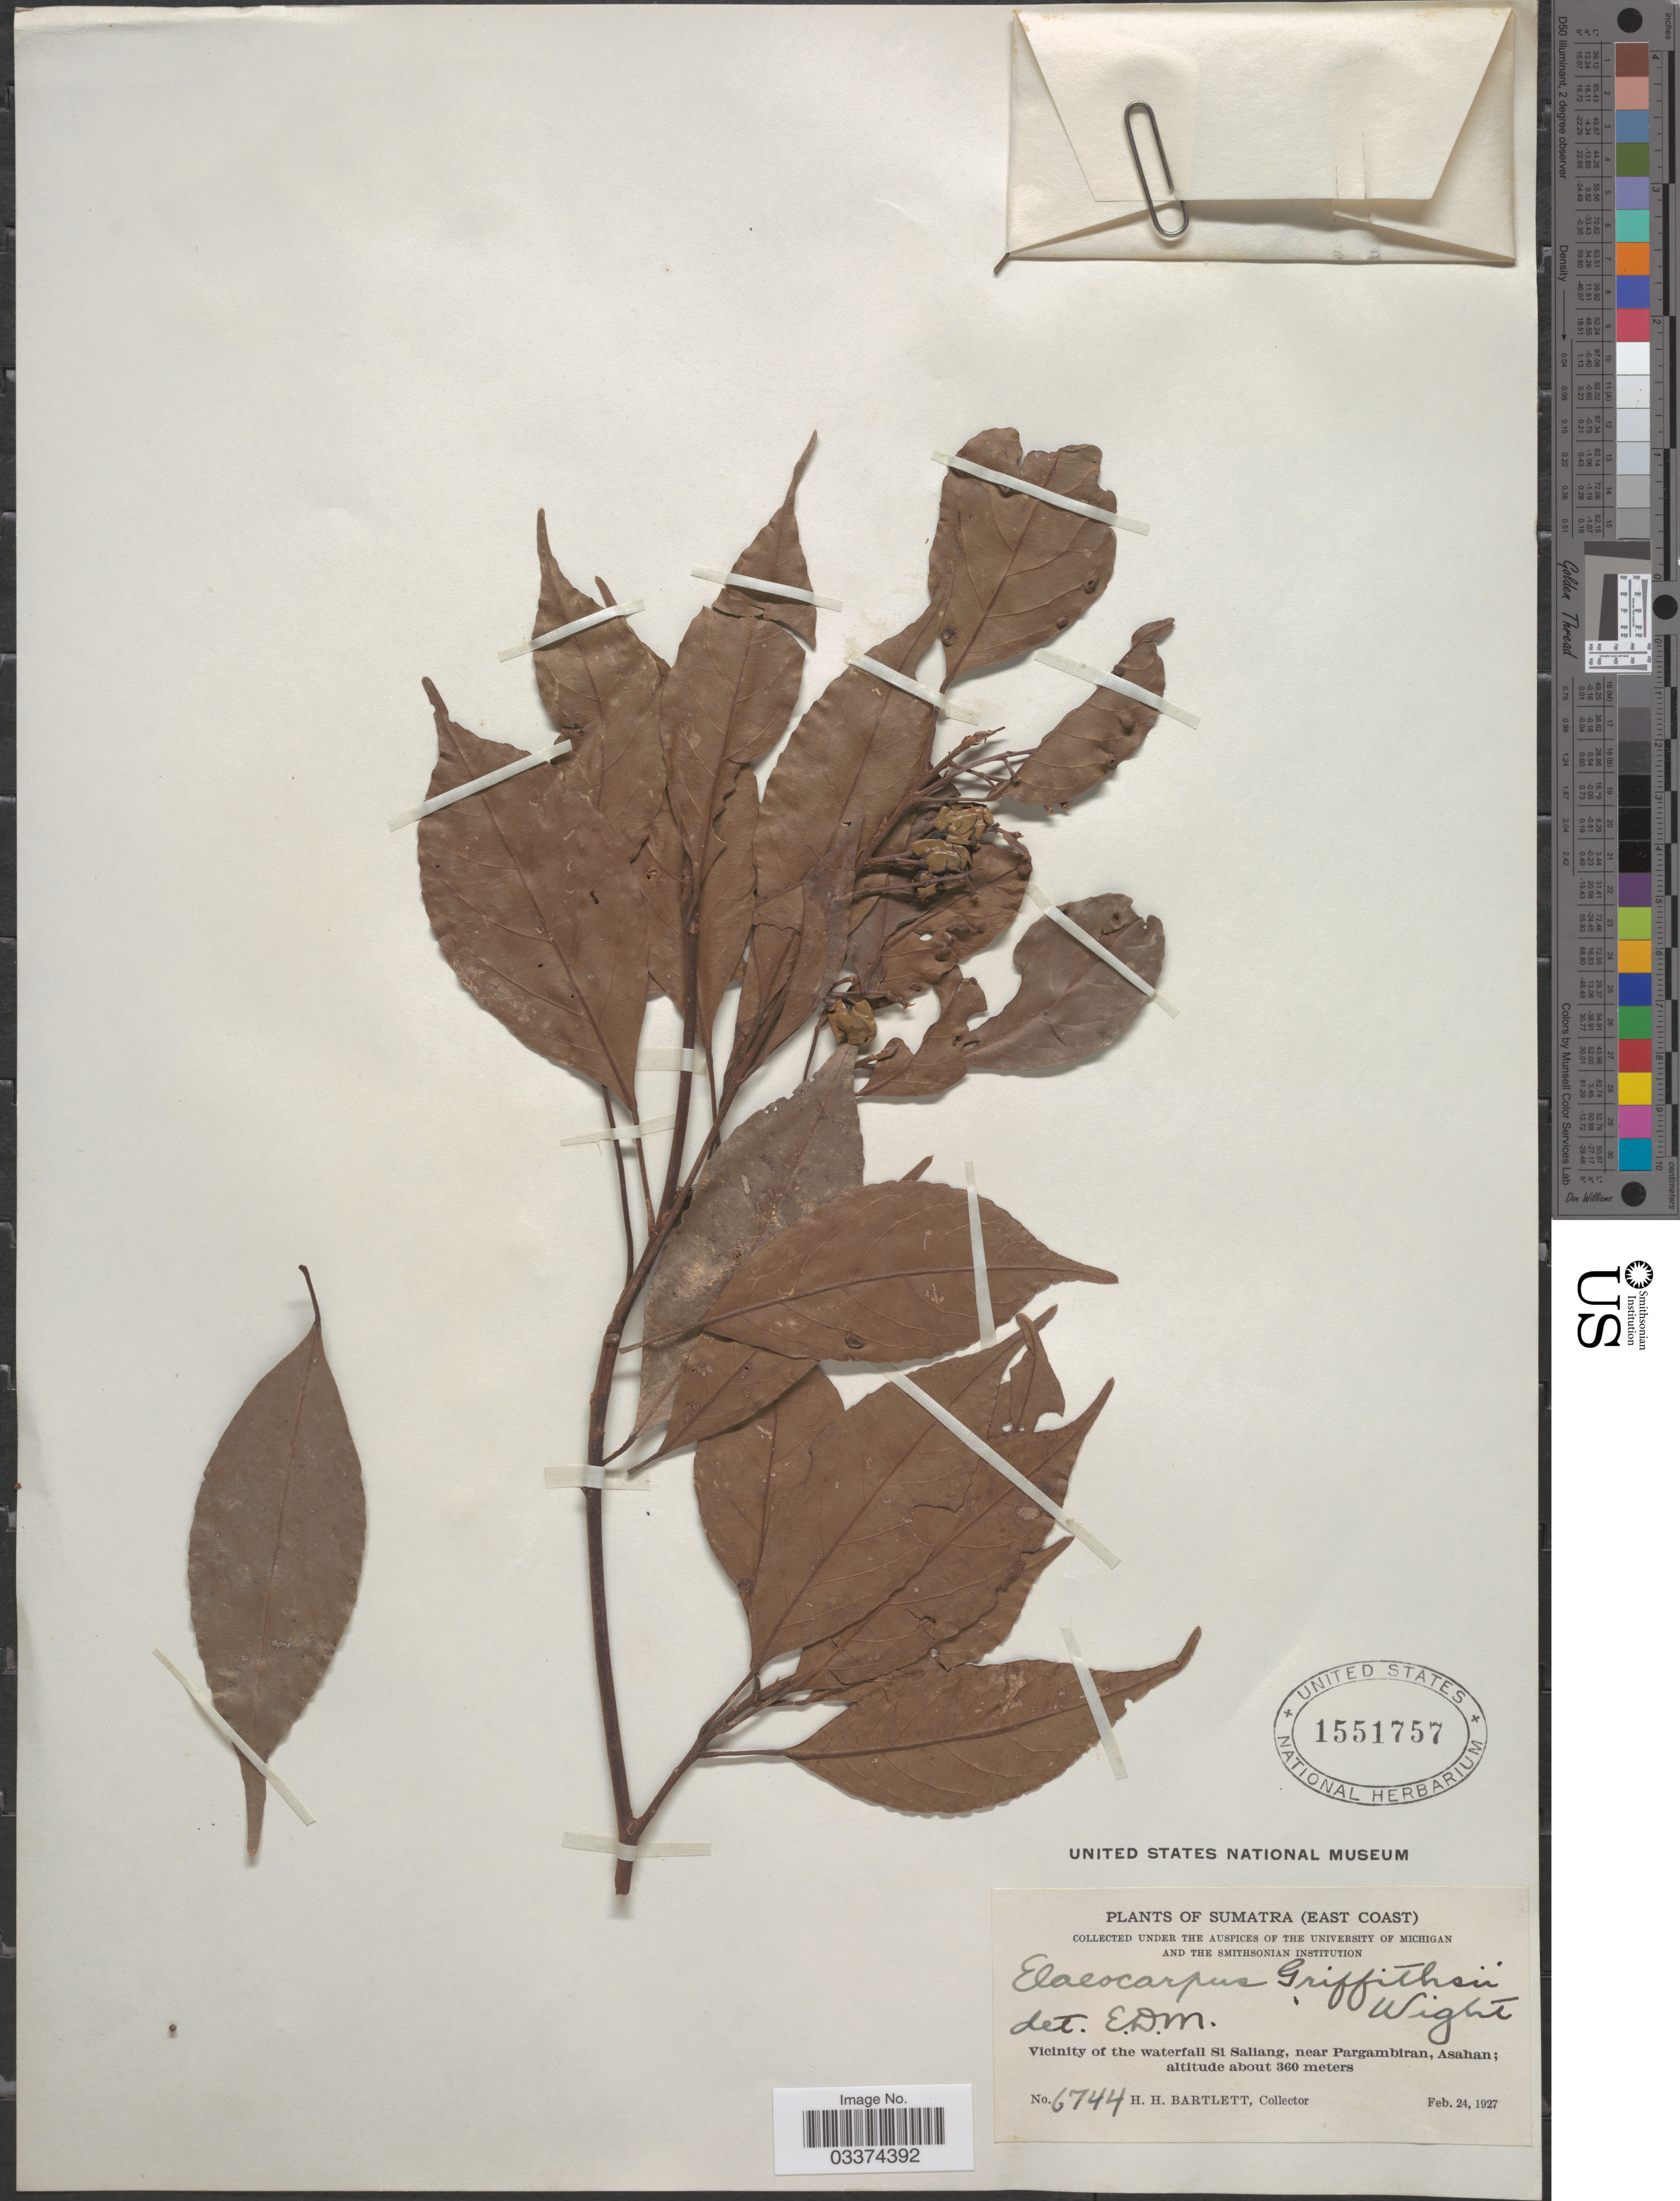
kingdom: Plantae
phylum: Tracheophyta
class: Magnoliopsida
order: Oxalidales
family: Elaeocarpaceae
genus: Elaeocarpus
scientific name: Elaeocarpus griffithii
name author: (Wight) A. Gray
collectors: H. H. Bartlett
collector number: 6744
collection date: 1927-02-24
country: Indonesia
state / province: Sumatra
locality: (East Coast), Vicinity of the waterfall Si Saliang, near Pargambiran, Asahan.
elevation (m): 360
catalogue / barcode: US 1551757